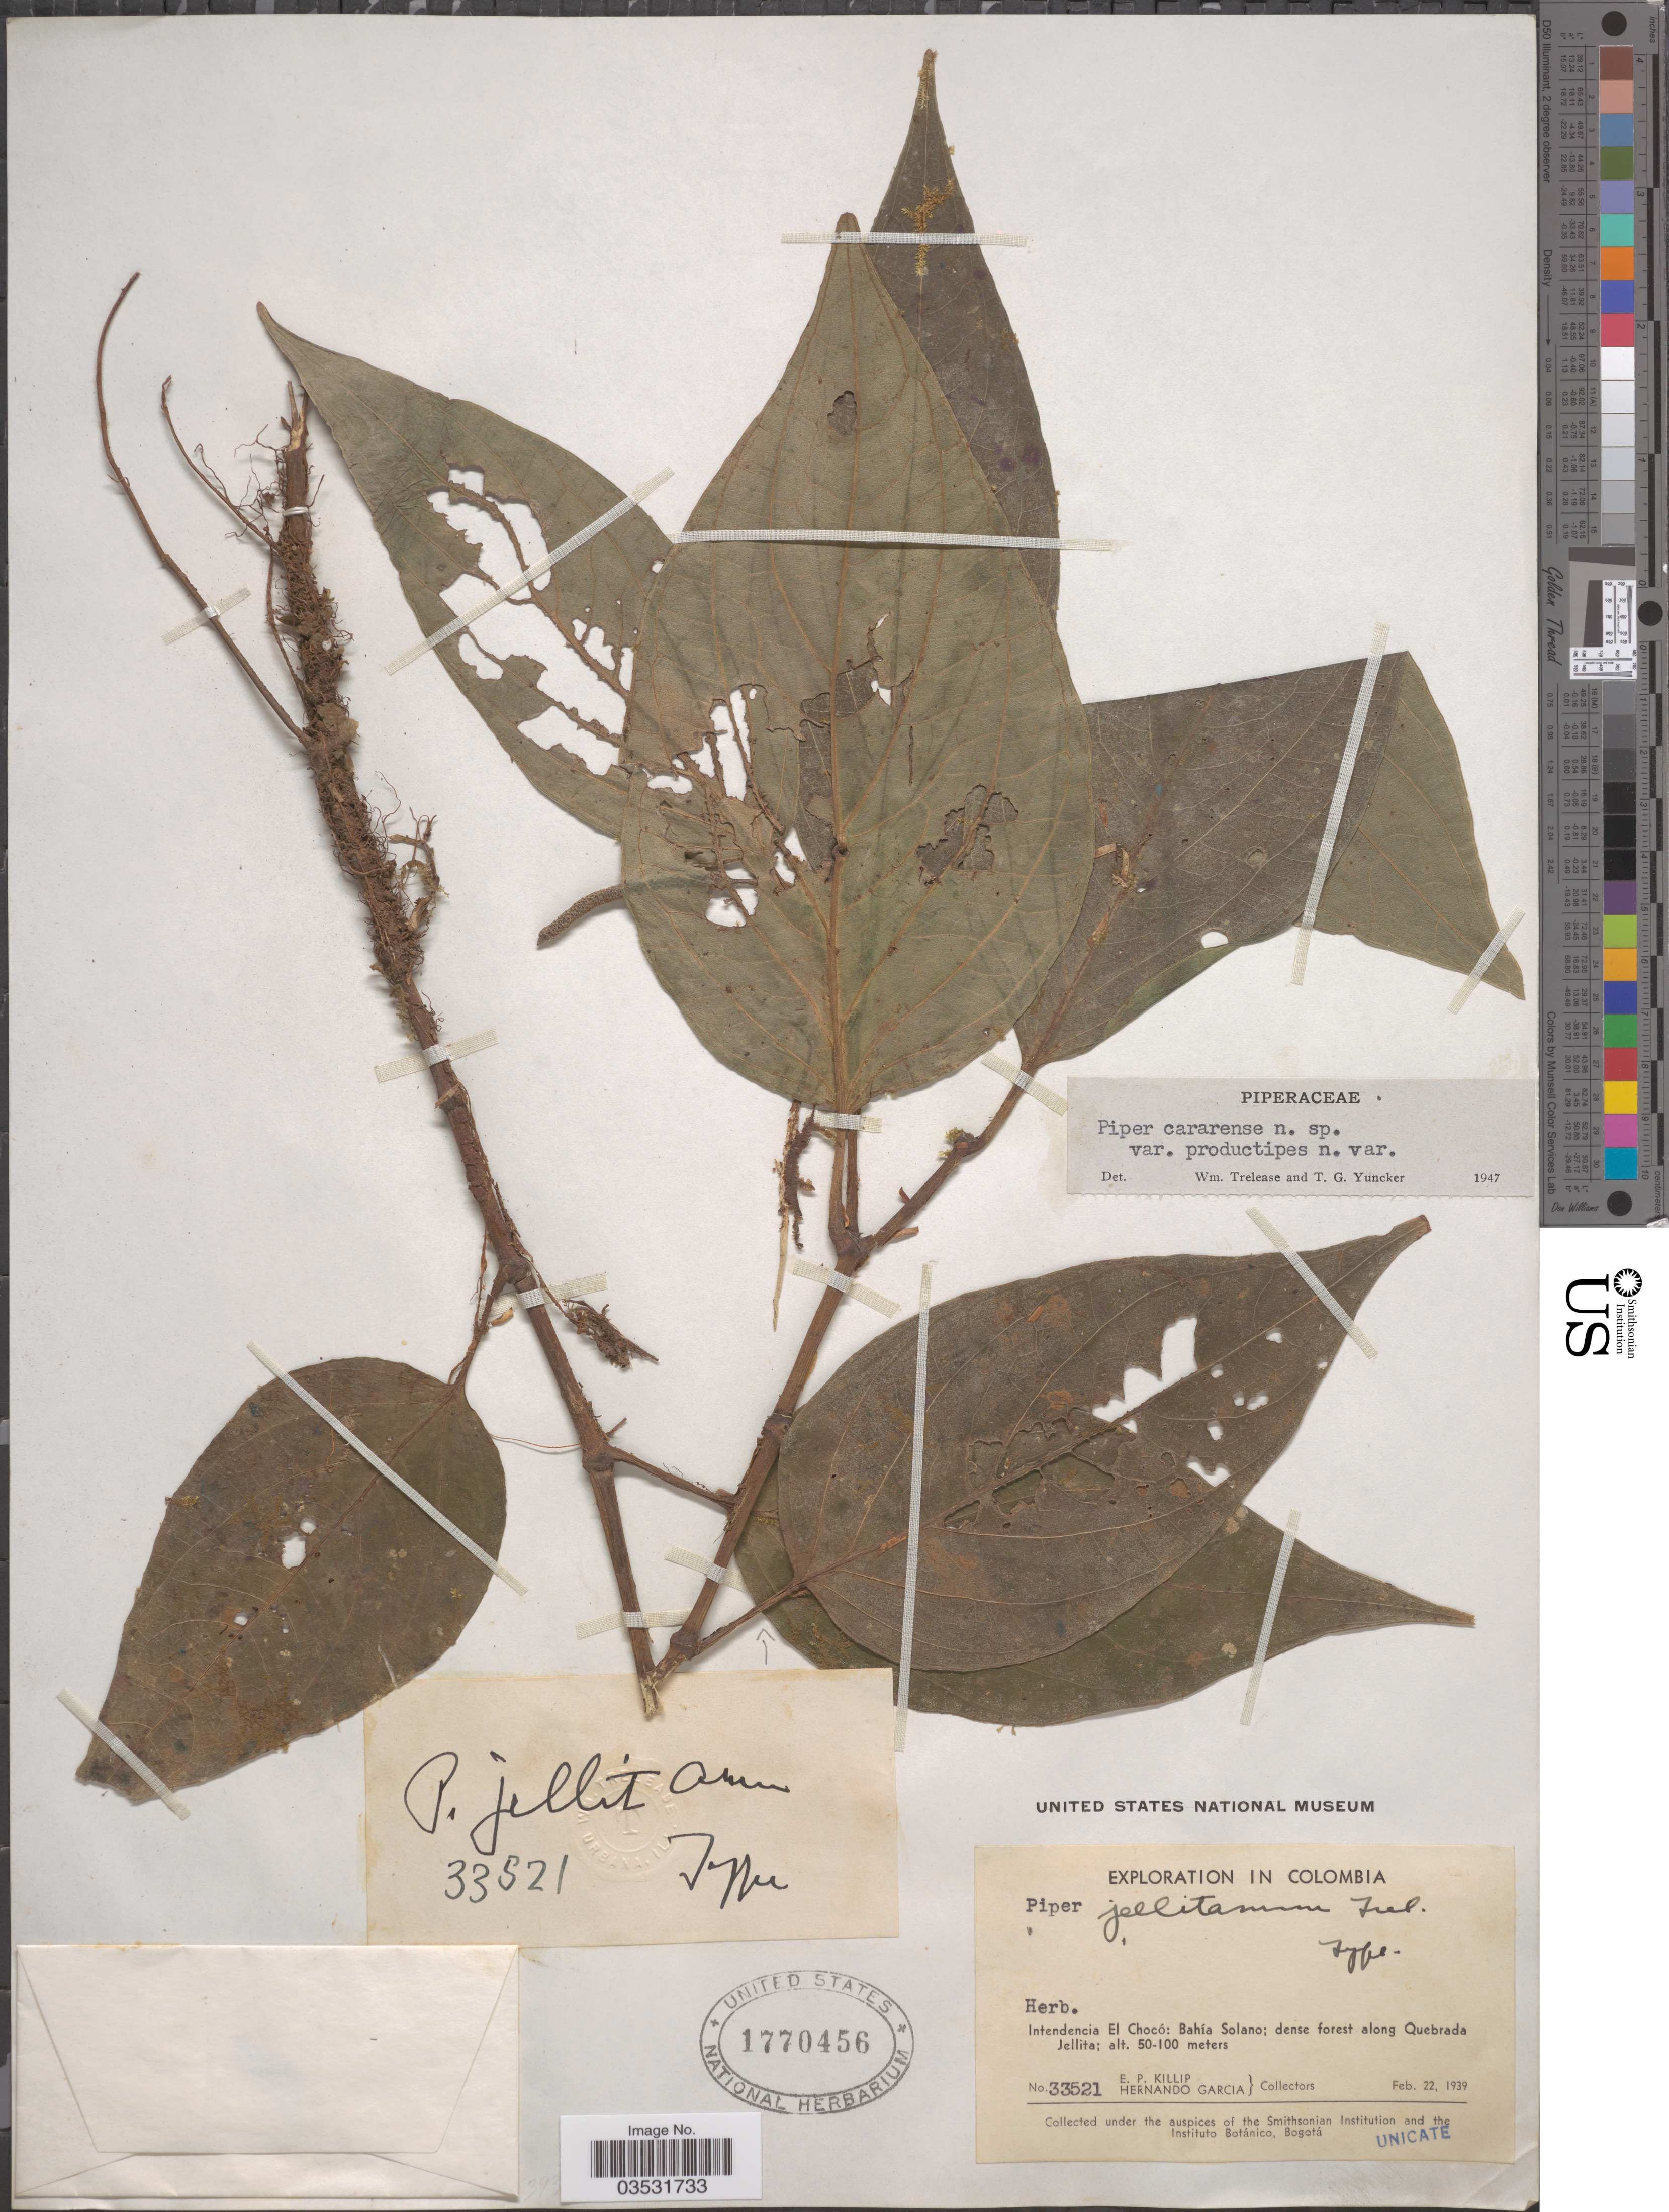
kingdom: Plantae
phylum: Tracheophyta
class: Magnoliopsida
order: Piperales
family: Piperaceae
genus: Piper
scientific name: Piper unillanum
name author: Trel. & Yunck.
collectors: E. P. Killip & H. Garcia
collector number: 33521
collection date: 1939-02-22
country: Colombia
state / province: Chocó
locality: Intendencia El Chocó: Bahía Solano; dense forest along Quebrada Jellita.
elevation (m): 50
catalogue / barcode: US 1770456